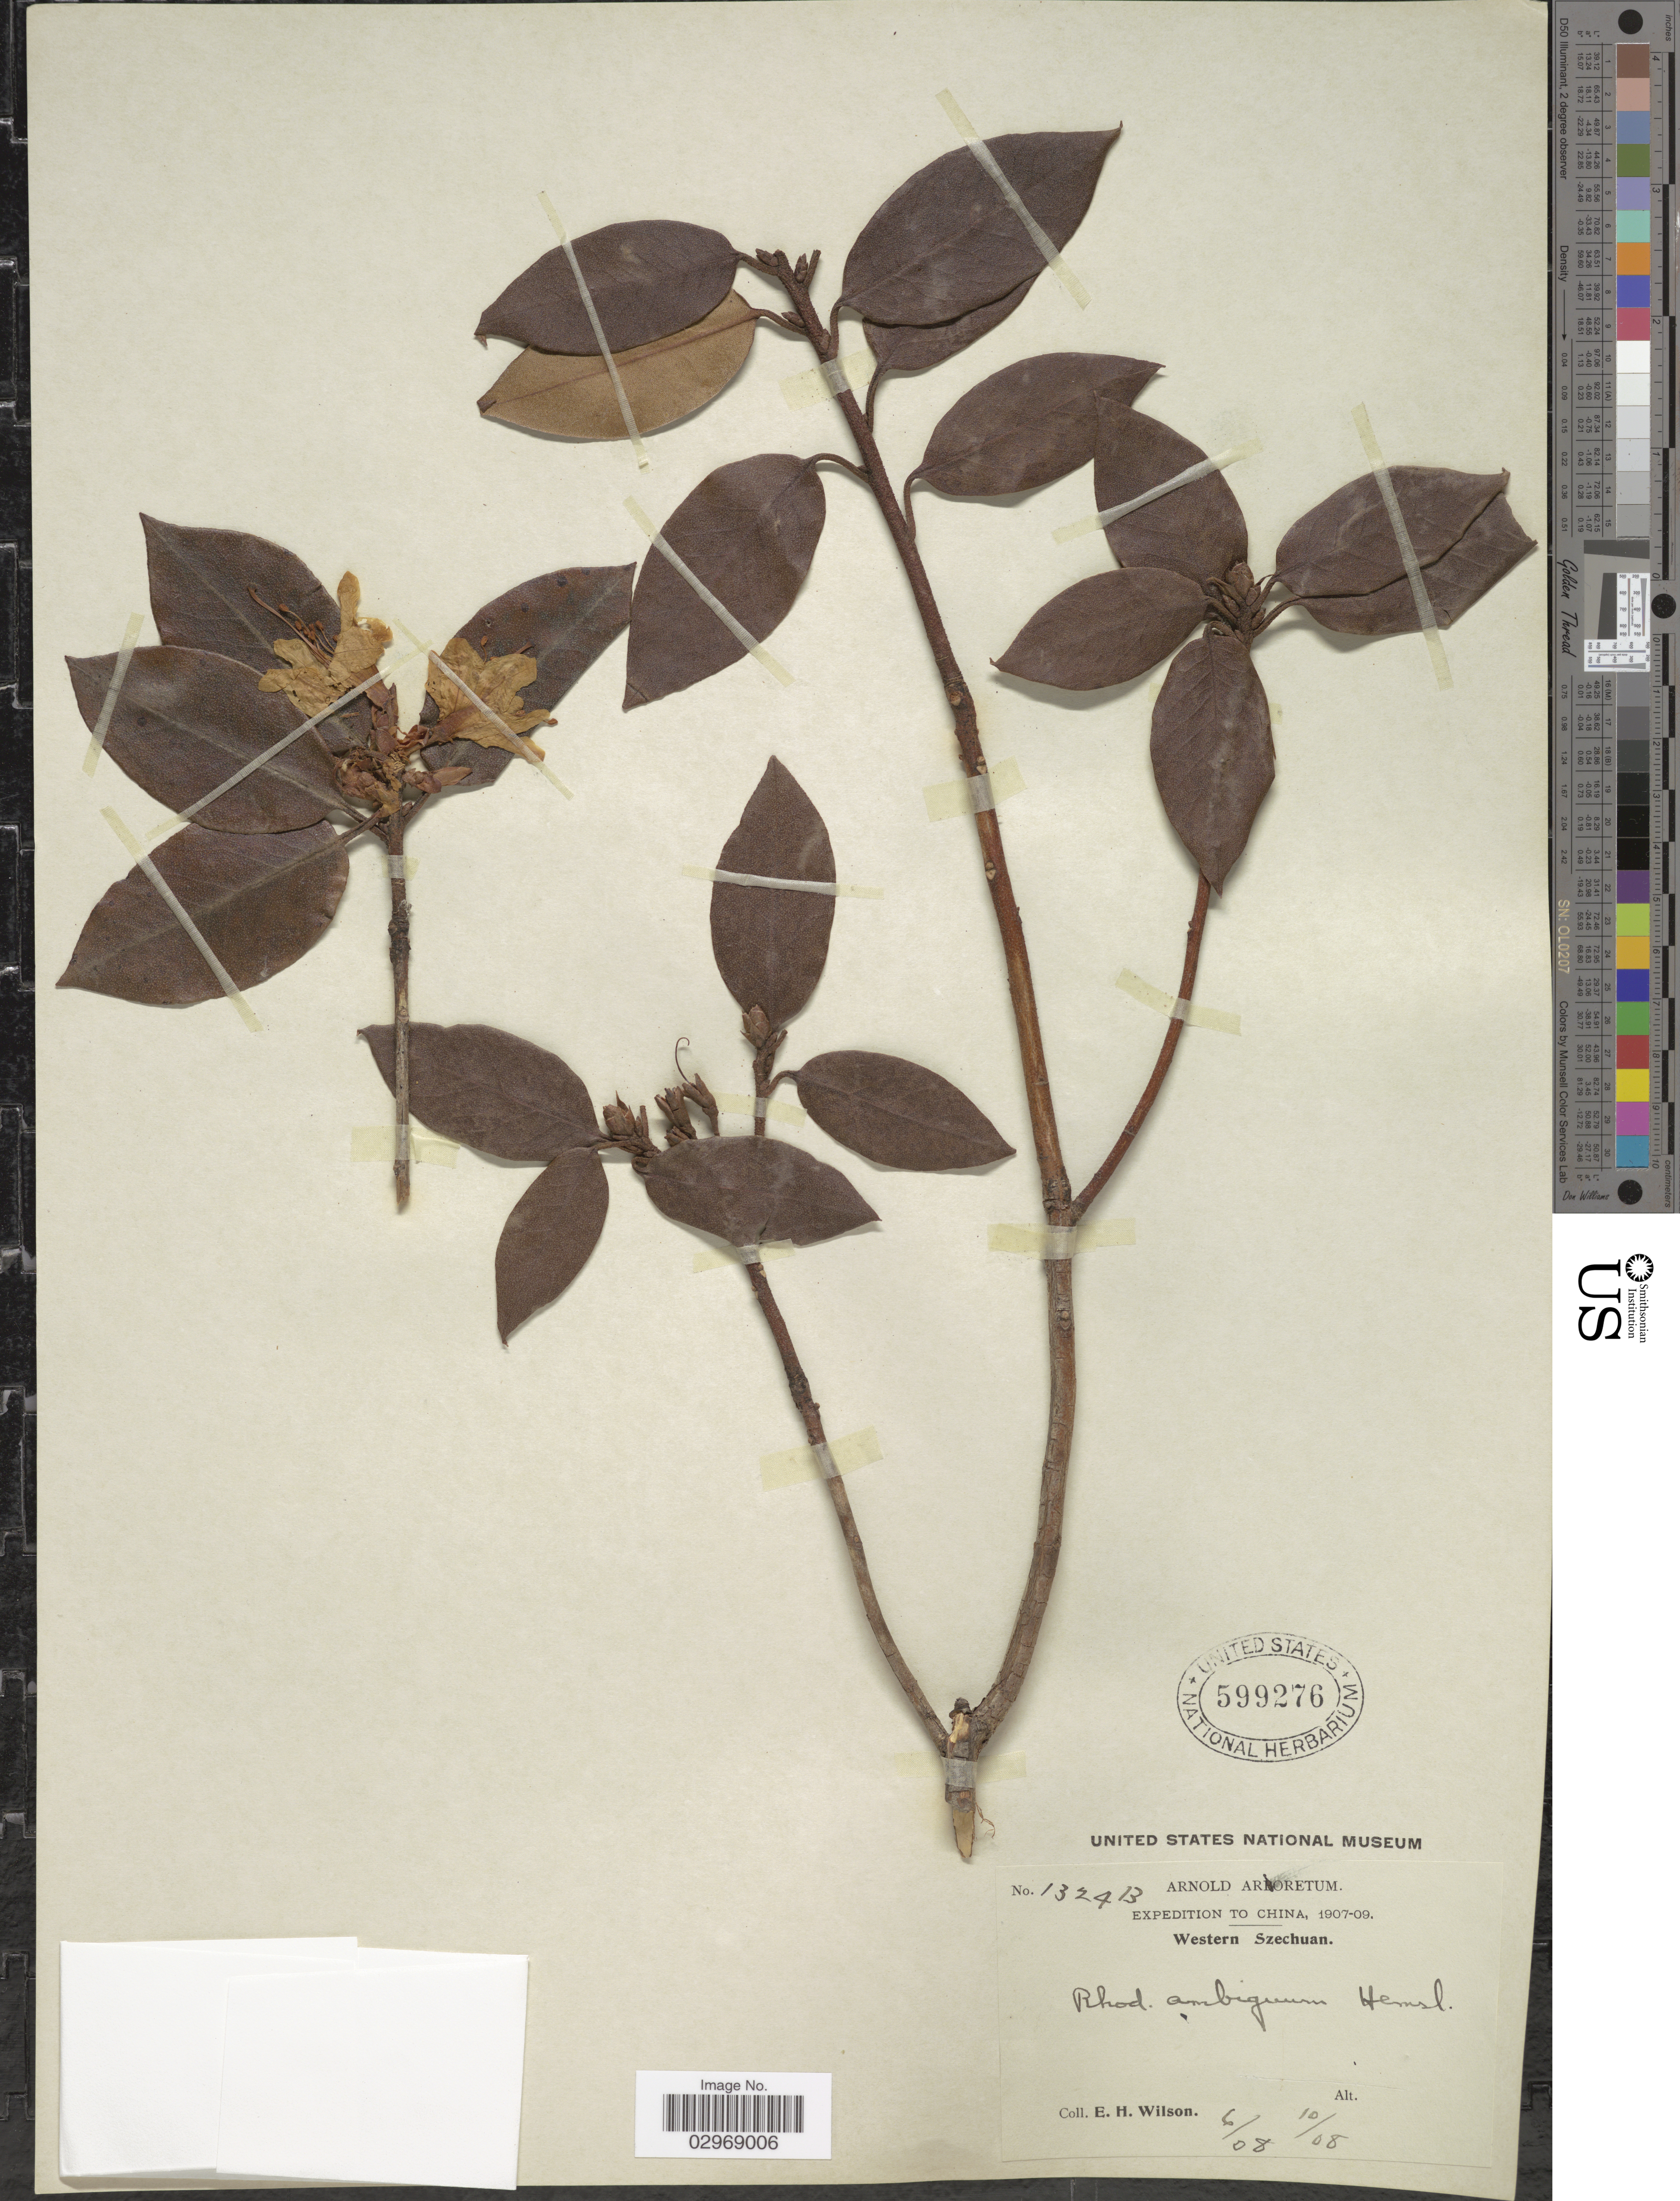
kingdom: Plantae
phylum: Tracheophyta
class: Magnoliopsida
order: Ericales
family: Ericaceae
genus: Rhododendron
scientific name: Rhododendron ambiguum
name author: Hemsl.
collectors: E. Wilson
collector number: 1324B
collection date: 1908-06/1908-10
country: China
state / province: Sichuan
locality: Western Szechuan.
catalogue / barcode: US 599276